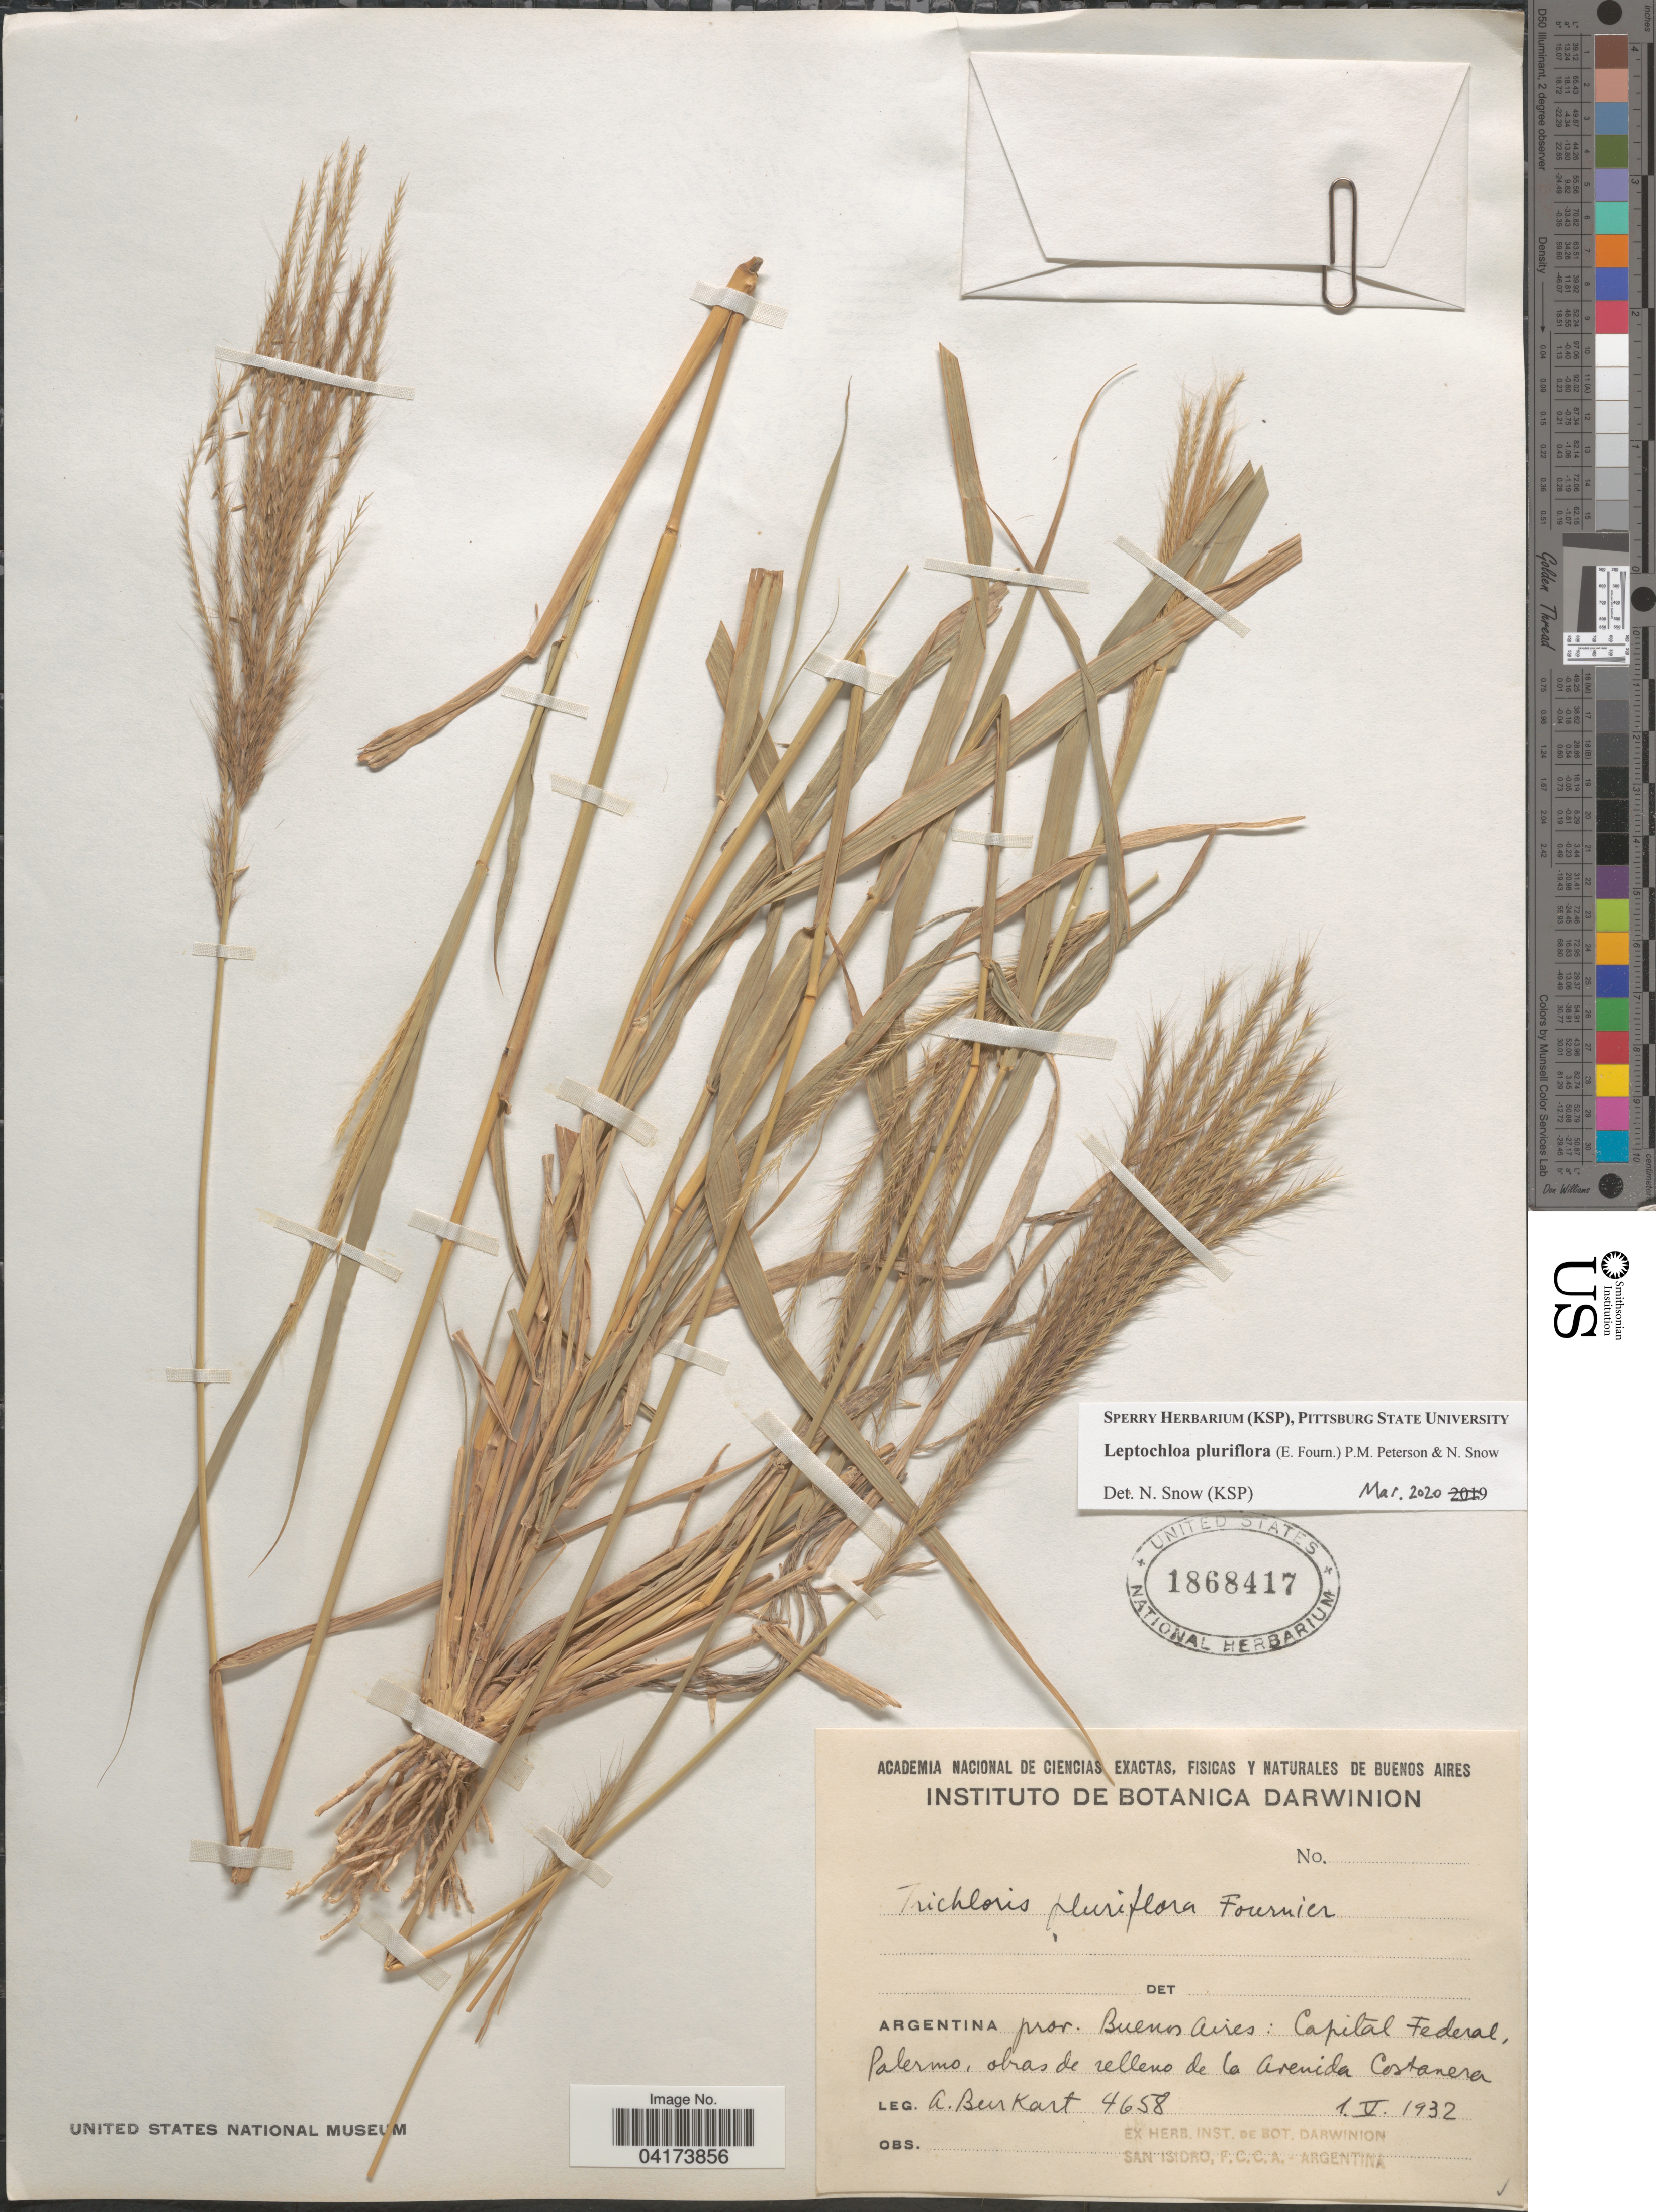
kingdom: Plantae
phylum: Tracheophyta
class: Liliopsida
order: Poales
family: Poaceae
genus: Leptochloa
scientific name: Leptochloa pluriflora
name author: (E. Fourn.) P.M. Peterson & N. Snow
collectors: A. E. Burkart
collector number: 4658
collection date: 1932-05-01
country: Argentina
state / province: Buenos Aires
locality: Capital Federal, Palermo, abras de relleno de la Avenida Costanera.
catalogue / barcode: US 1868417